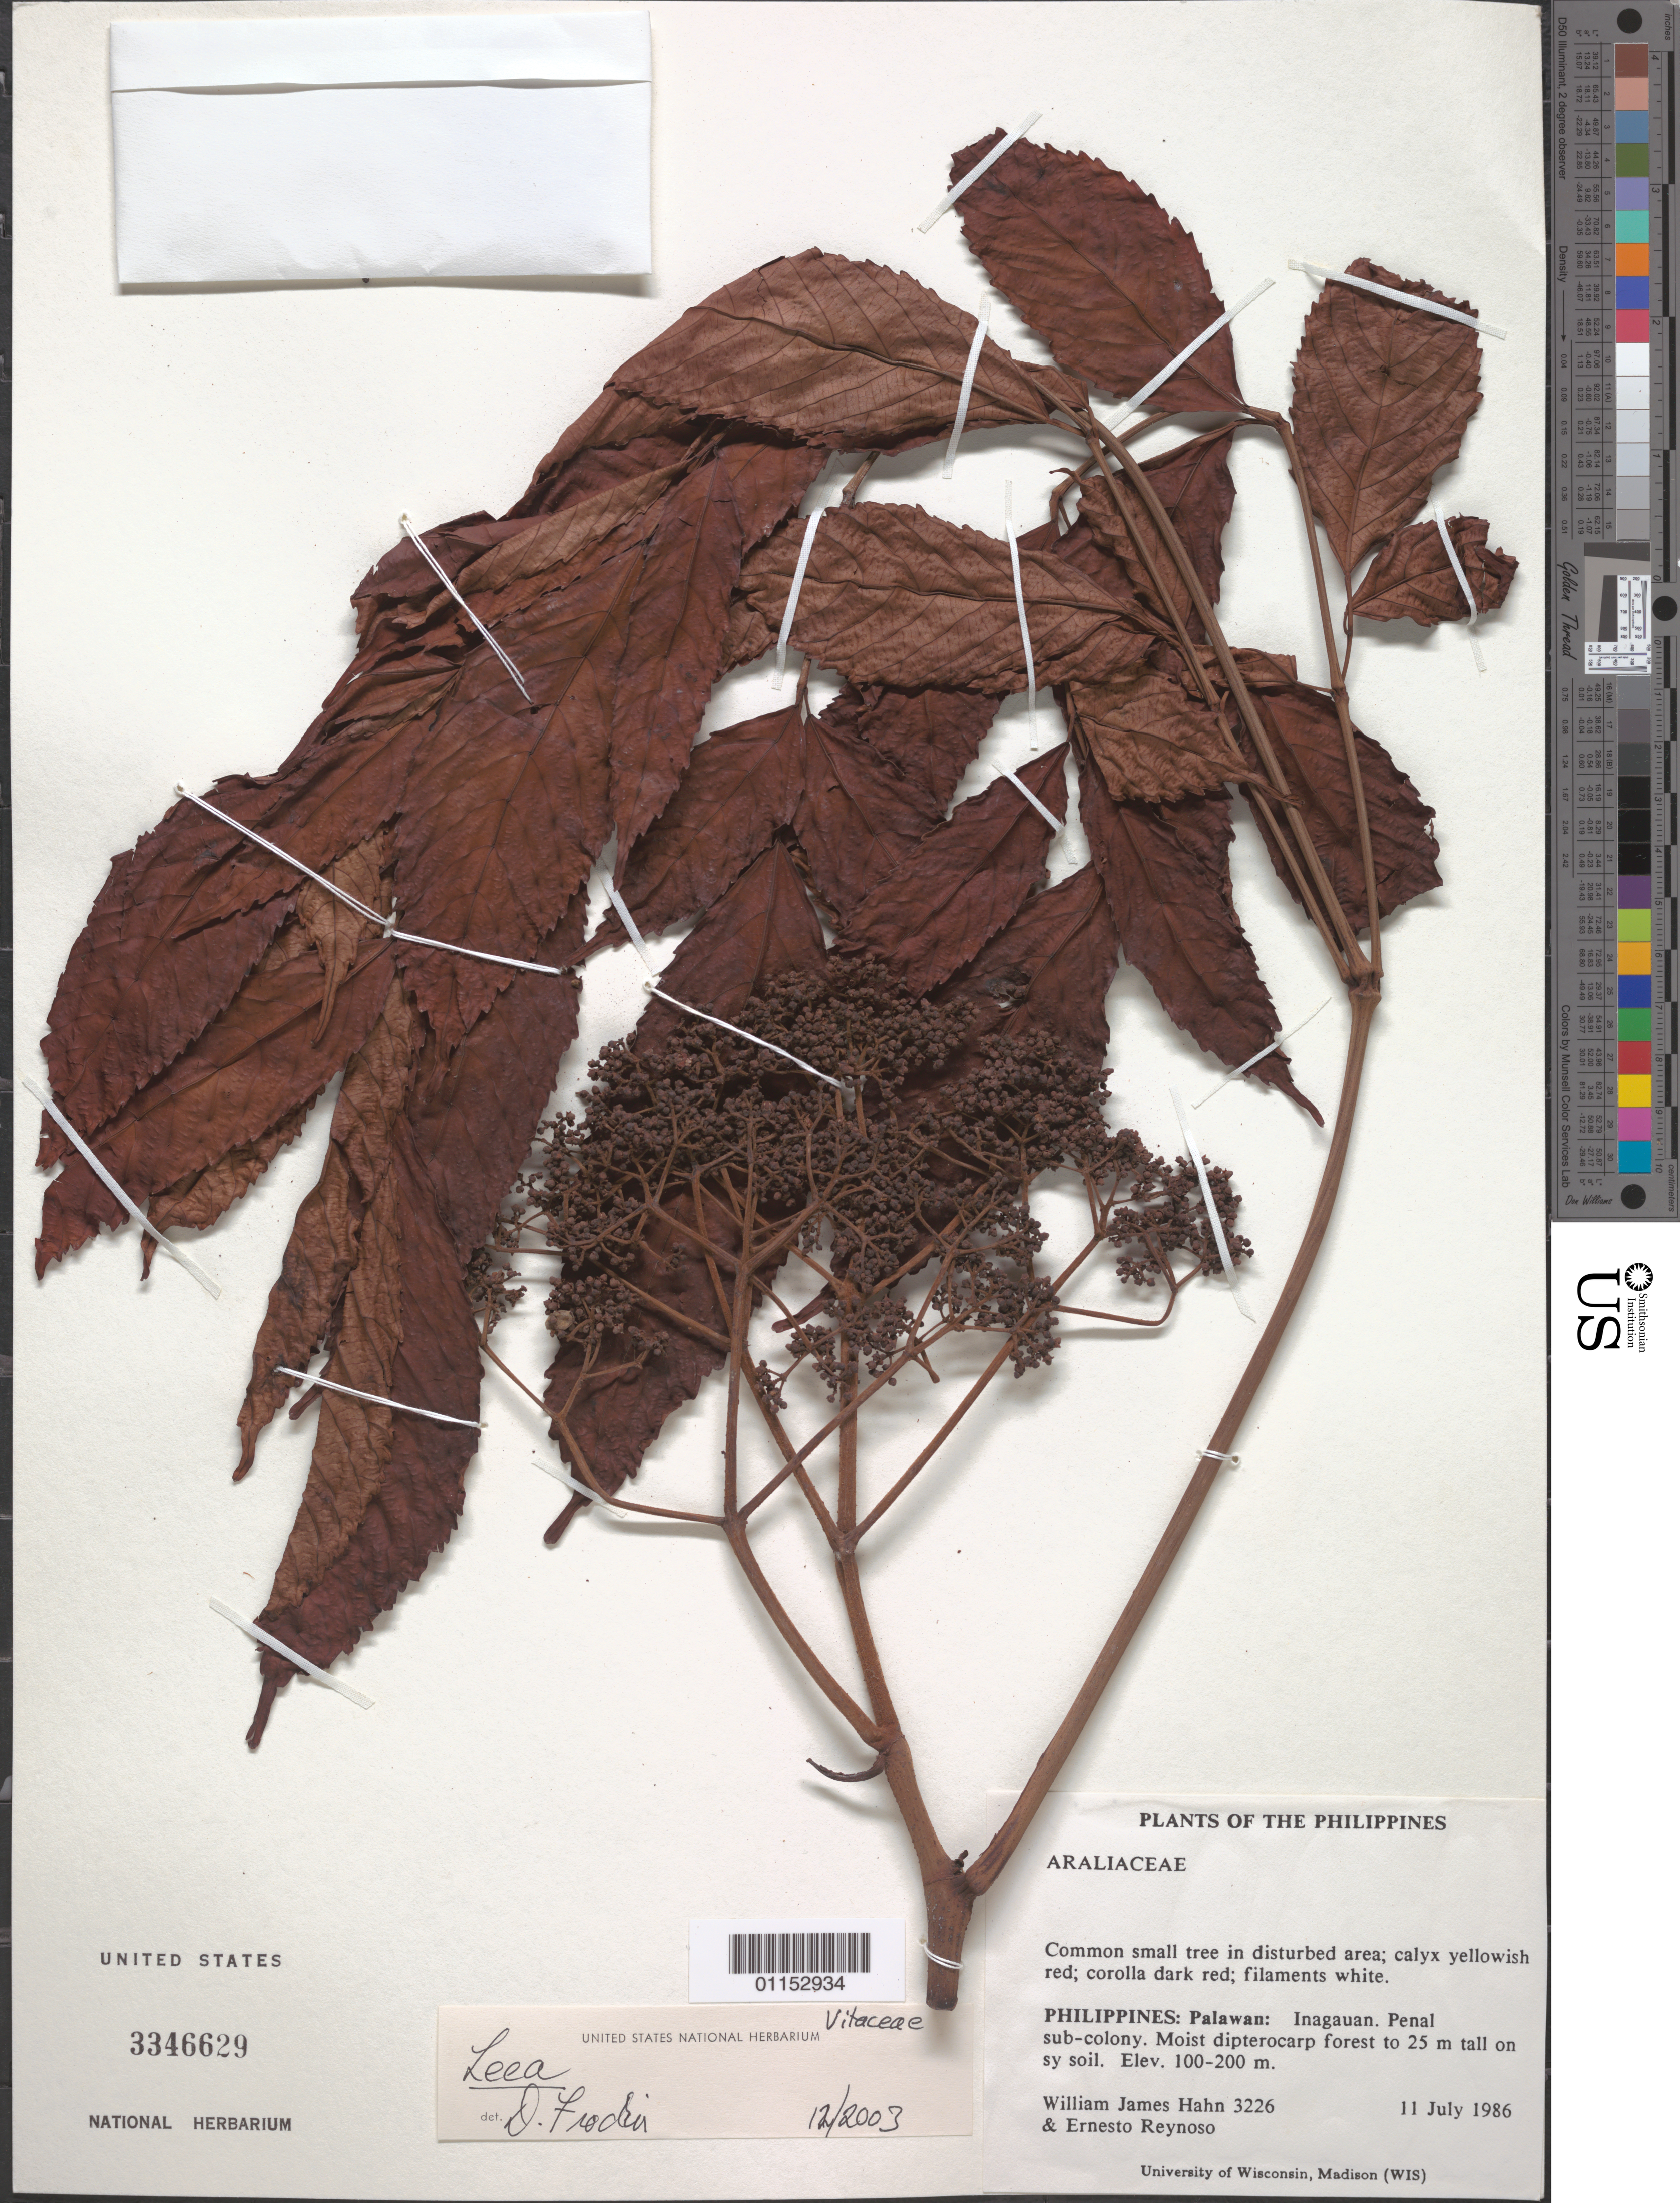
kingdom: Plantae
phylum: Tracheophyta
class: Magnoliopsida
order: Vitales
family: Vitaceae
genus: Leea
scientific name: Leea sp.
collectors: W. J. Hahn & E. Reynoso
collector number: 3226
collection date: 1986-07-11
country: Philippines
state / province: Mimaropa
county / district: Palawan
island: Palawan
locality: Inagauan. Penal sub-colony.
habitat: Moist dipterocarp forest. Common small tree in disturbed area.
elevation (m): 100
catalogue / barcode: US 3346629